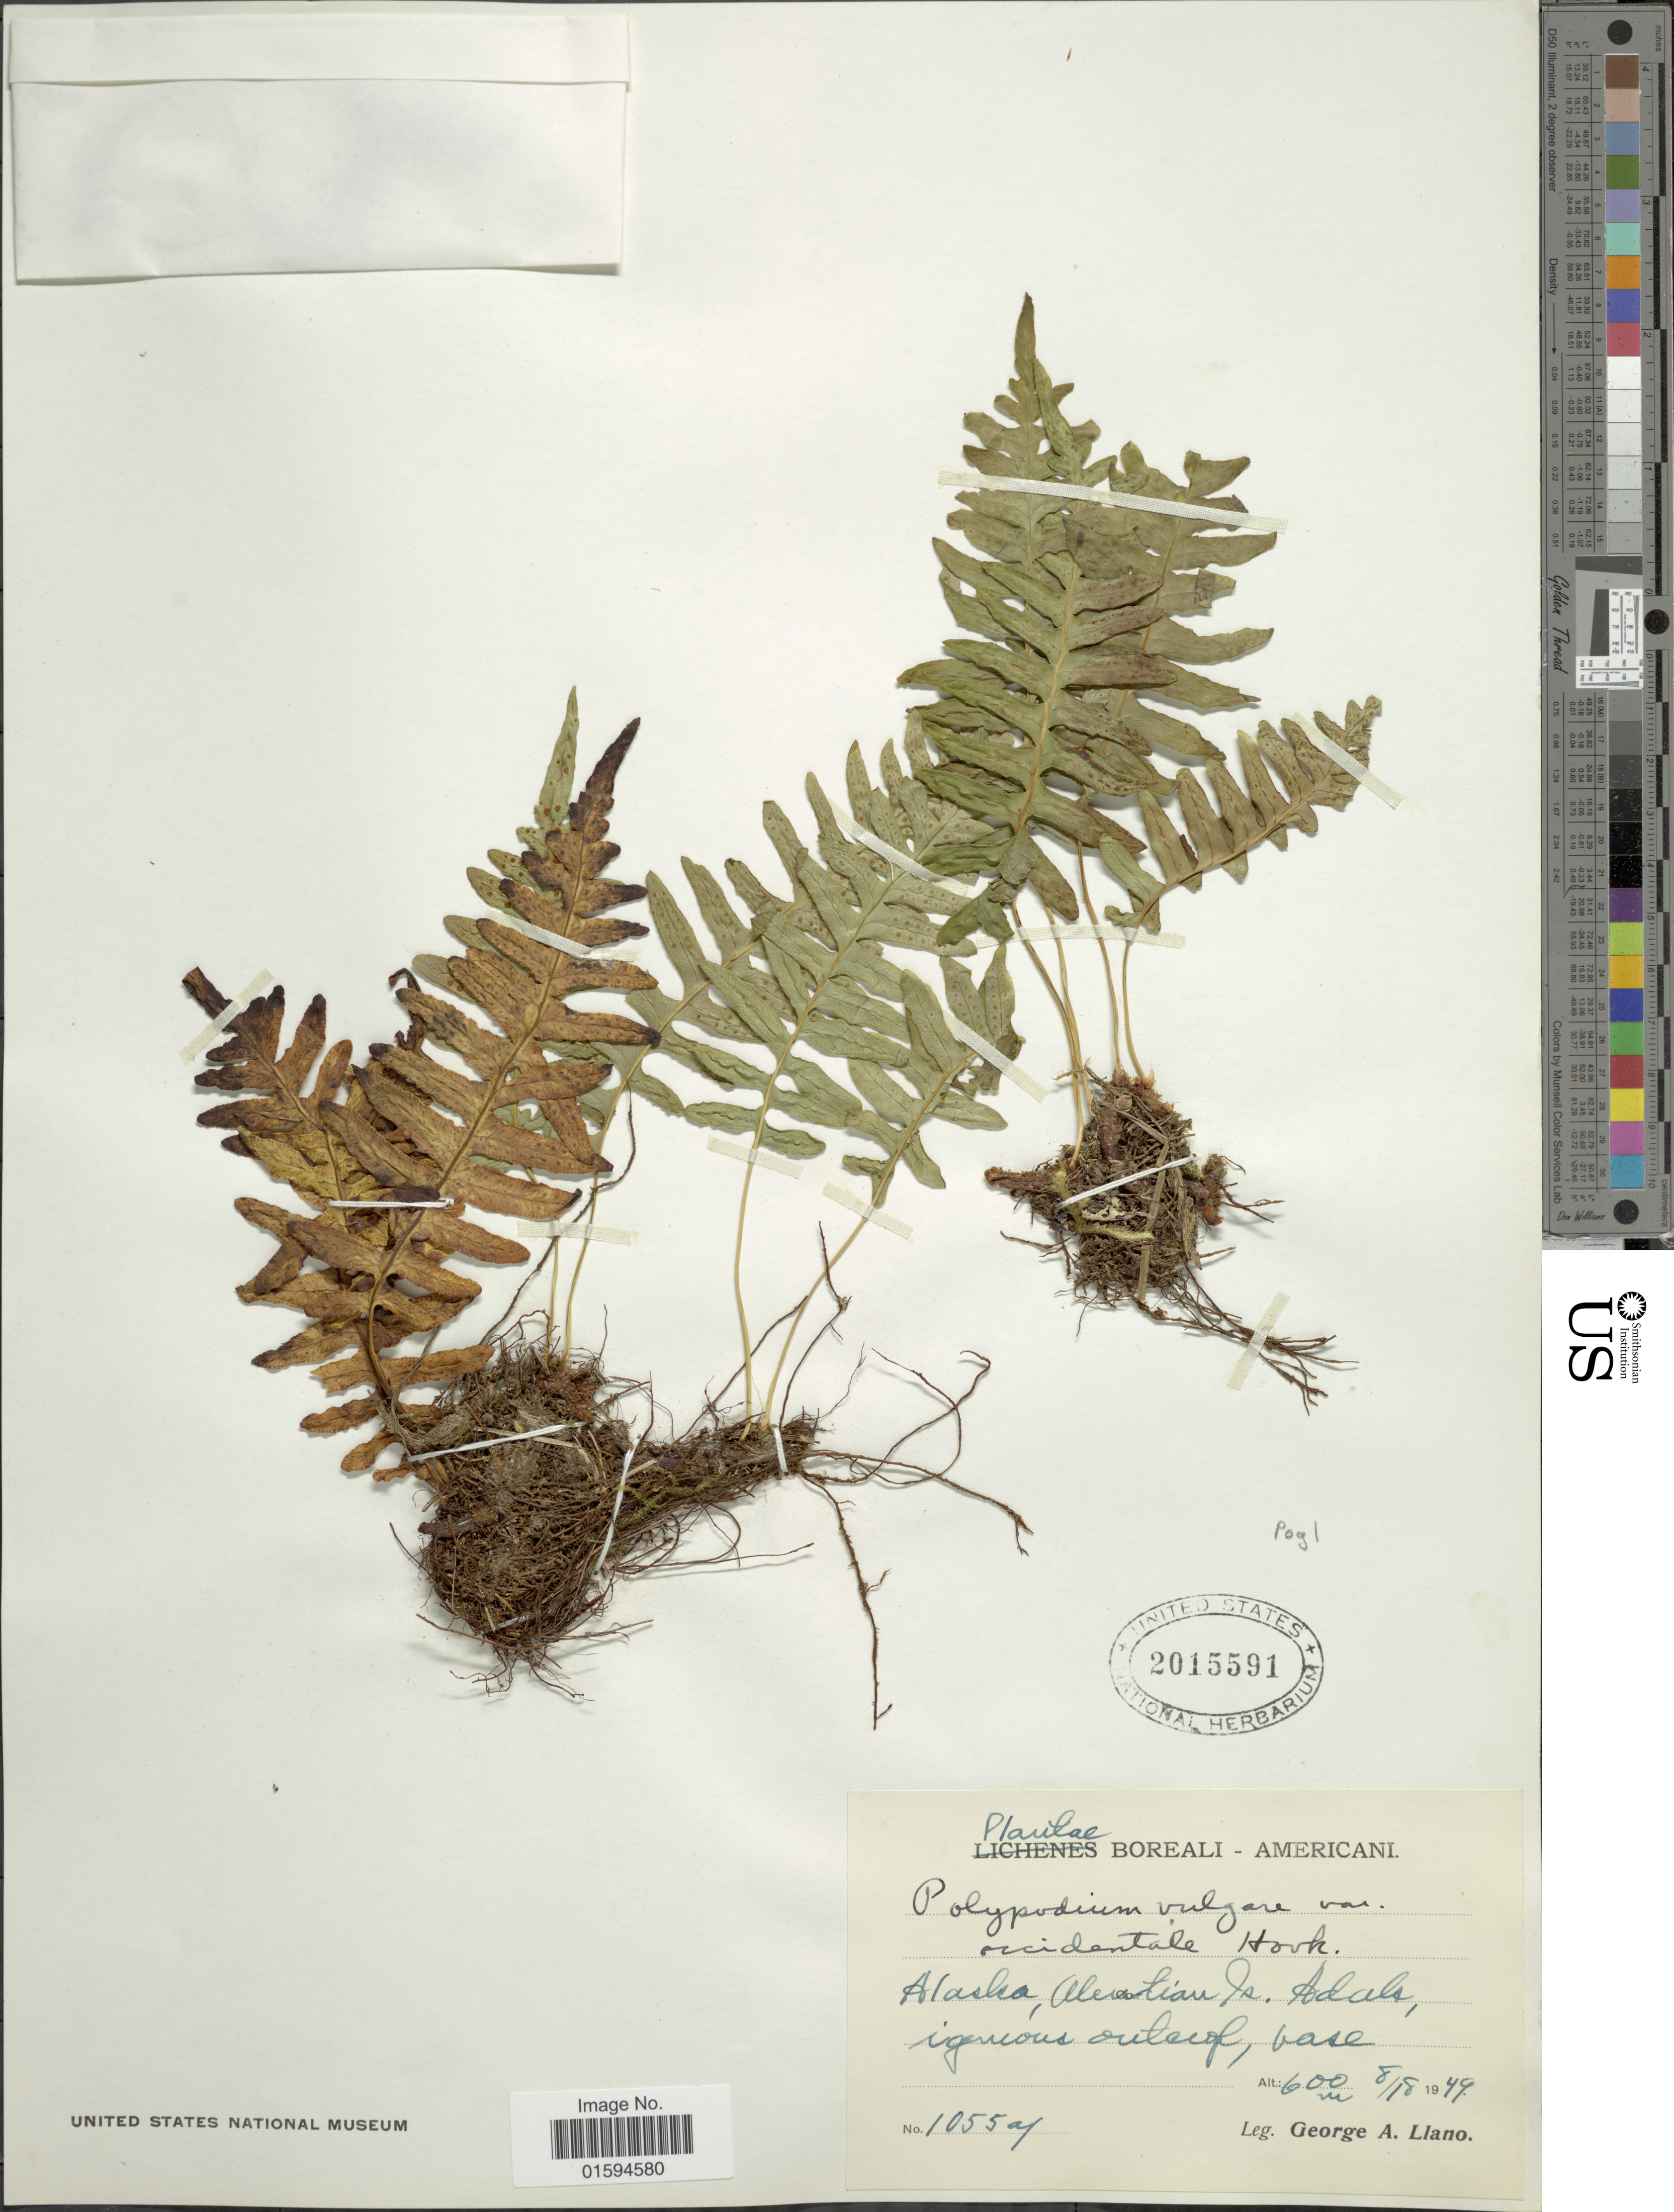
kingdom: Plantae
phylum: Tracheophyta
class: Polypodiopsida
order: Polypodiales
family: Polypodiaceae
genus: Polypodium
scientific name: Polypodium glycyrrhiza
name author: D.C. Eaton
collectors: G. Llano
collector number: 1055af*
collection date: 1949-08-18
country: United States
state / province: Alaska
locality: Boreali-Americani, Aleutian I. Adals.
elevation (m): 600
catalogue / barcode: US 2015591